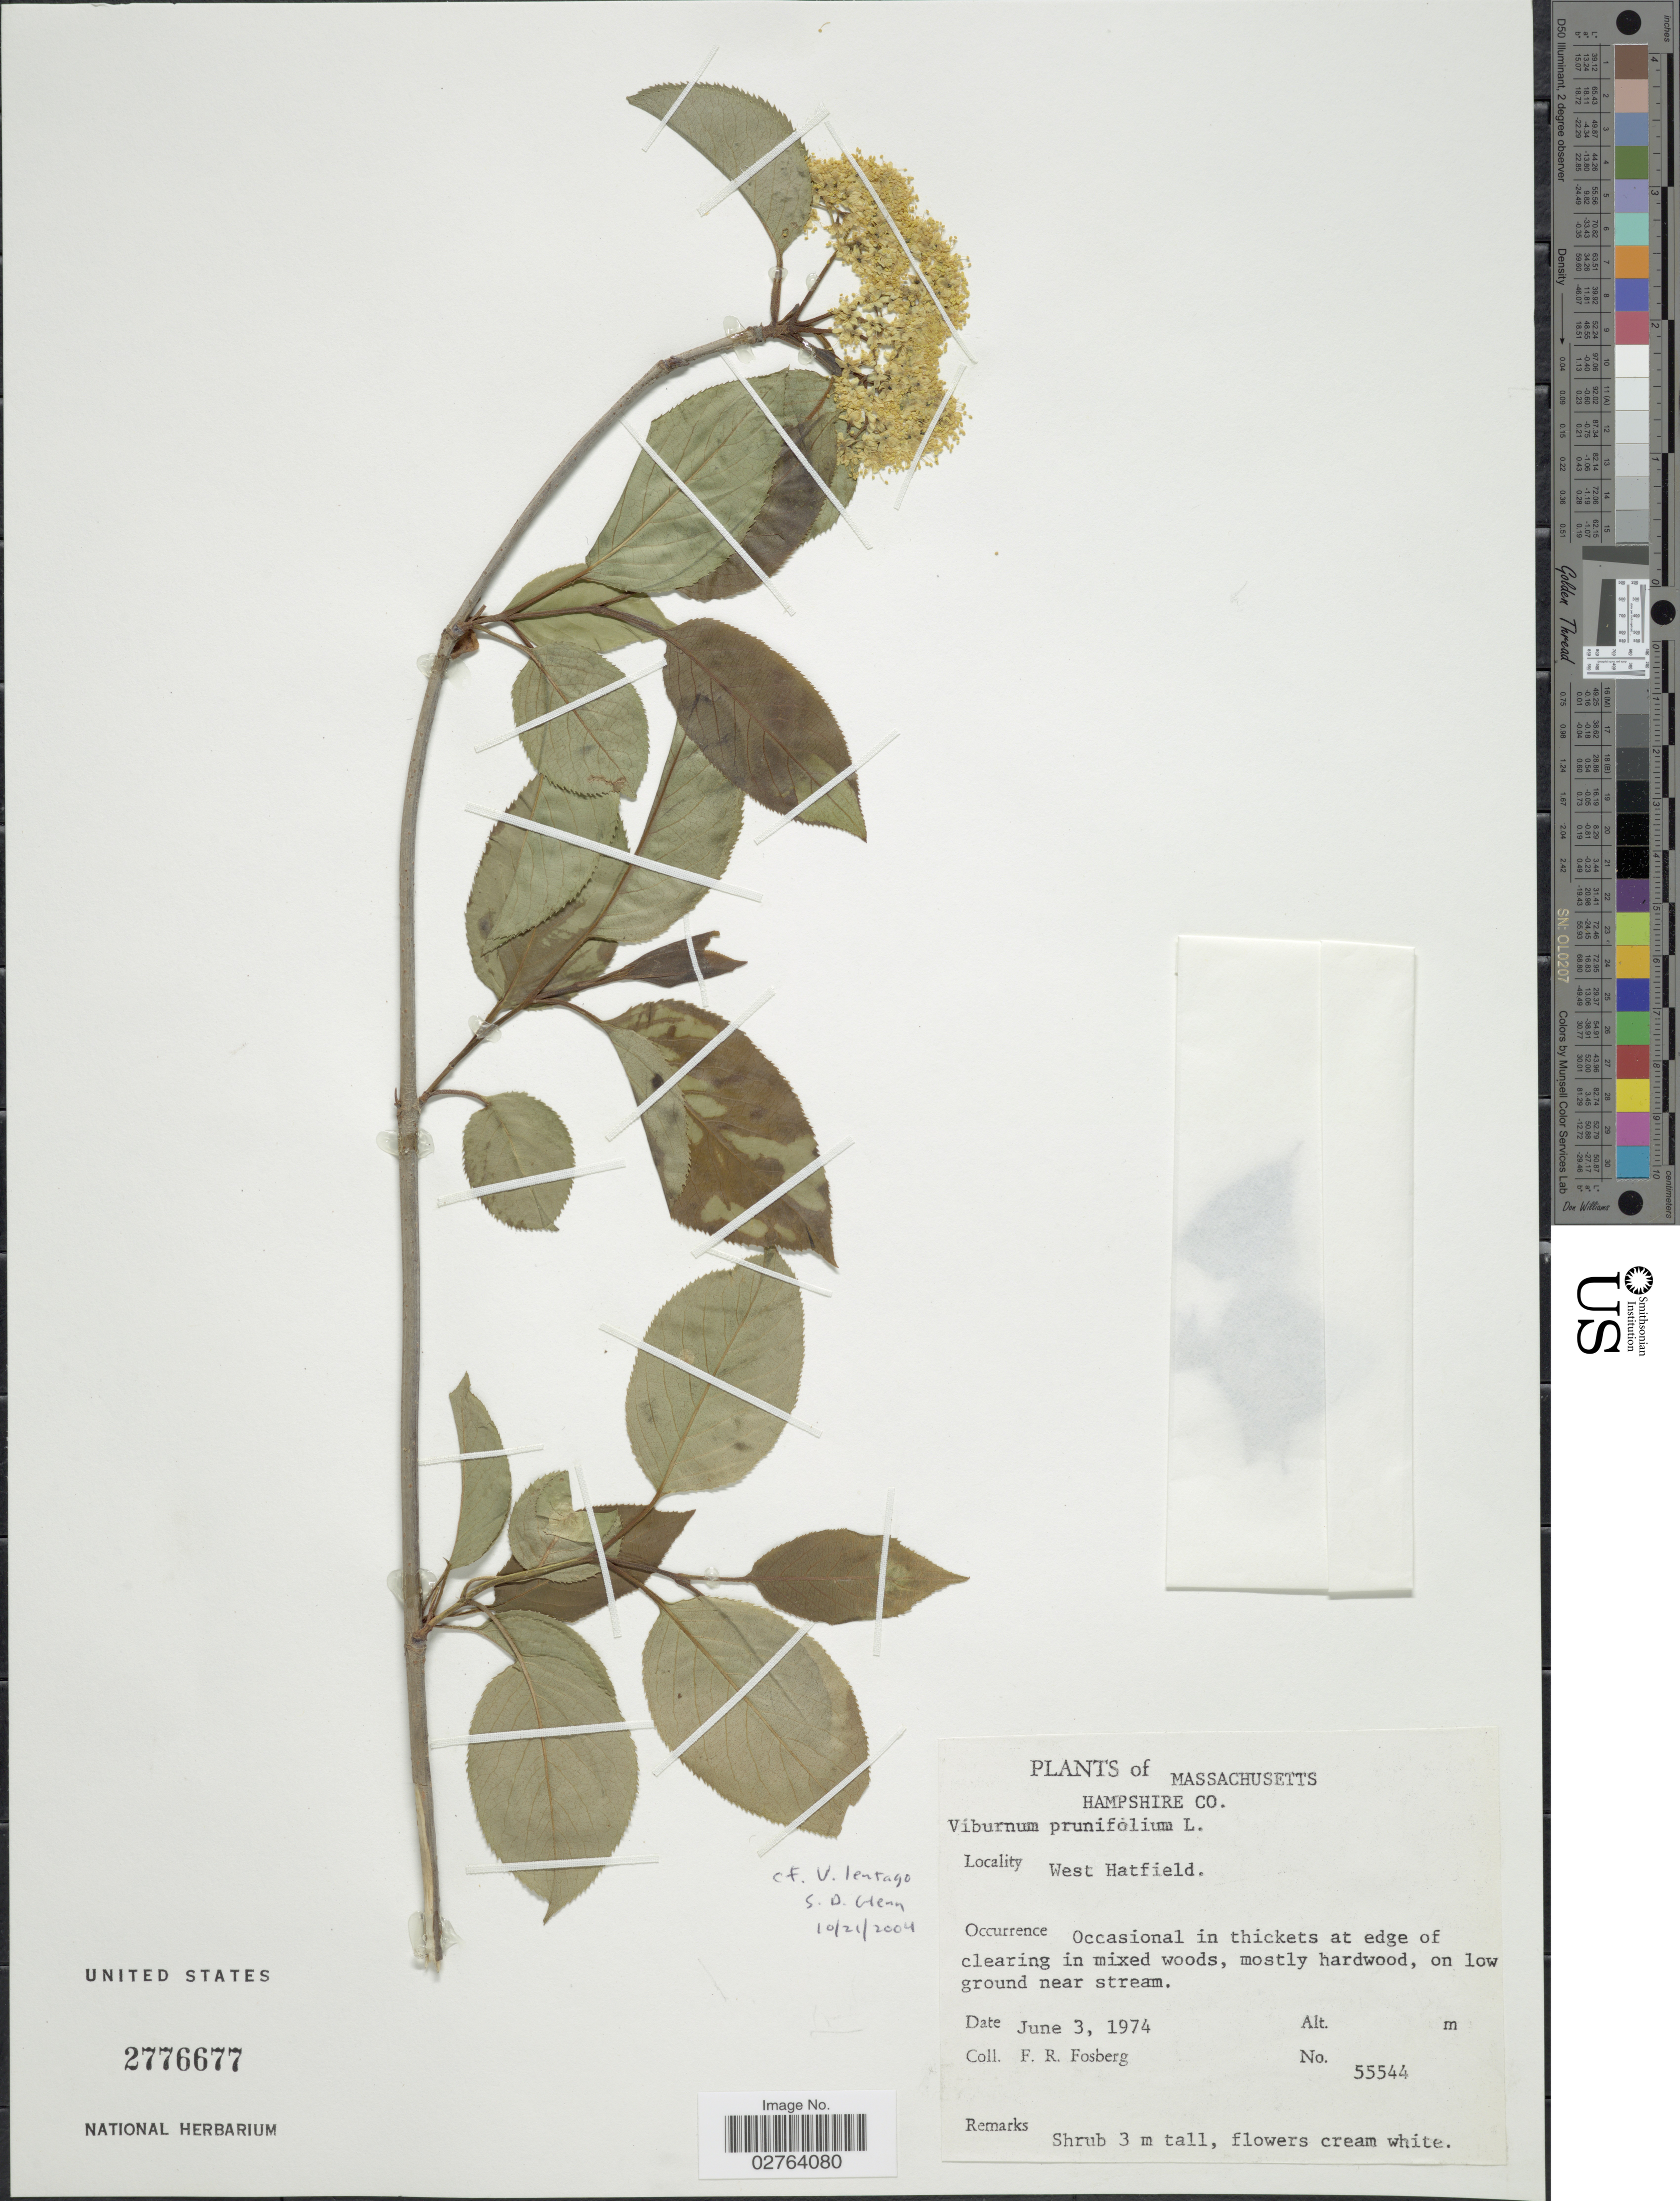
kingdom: Plantae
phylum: Tracheophyta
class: Magnoliopsida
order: Dipsacales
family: Viburnaceae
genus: Viburnum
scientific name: Viburnum prunifolium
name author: L.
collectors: F. R. Fosberg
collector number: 55544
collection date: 1974-06-03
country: United States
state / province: Massachusetts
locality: Hampshire Co. West Hatfield.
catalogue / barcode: US 2776677